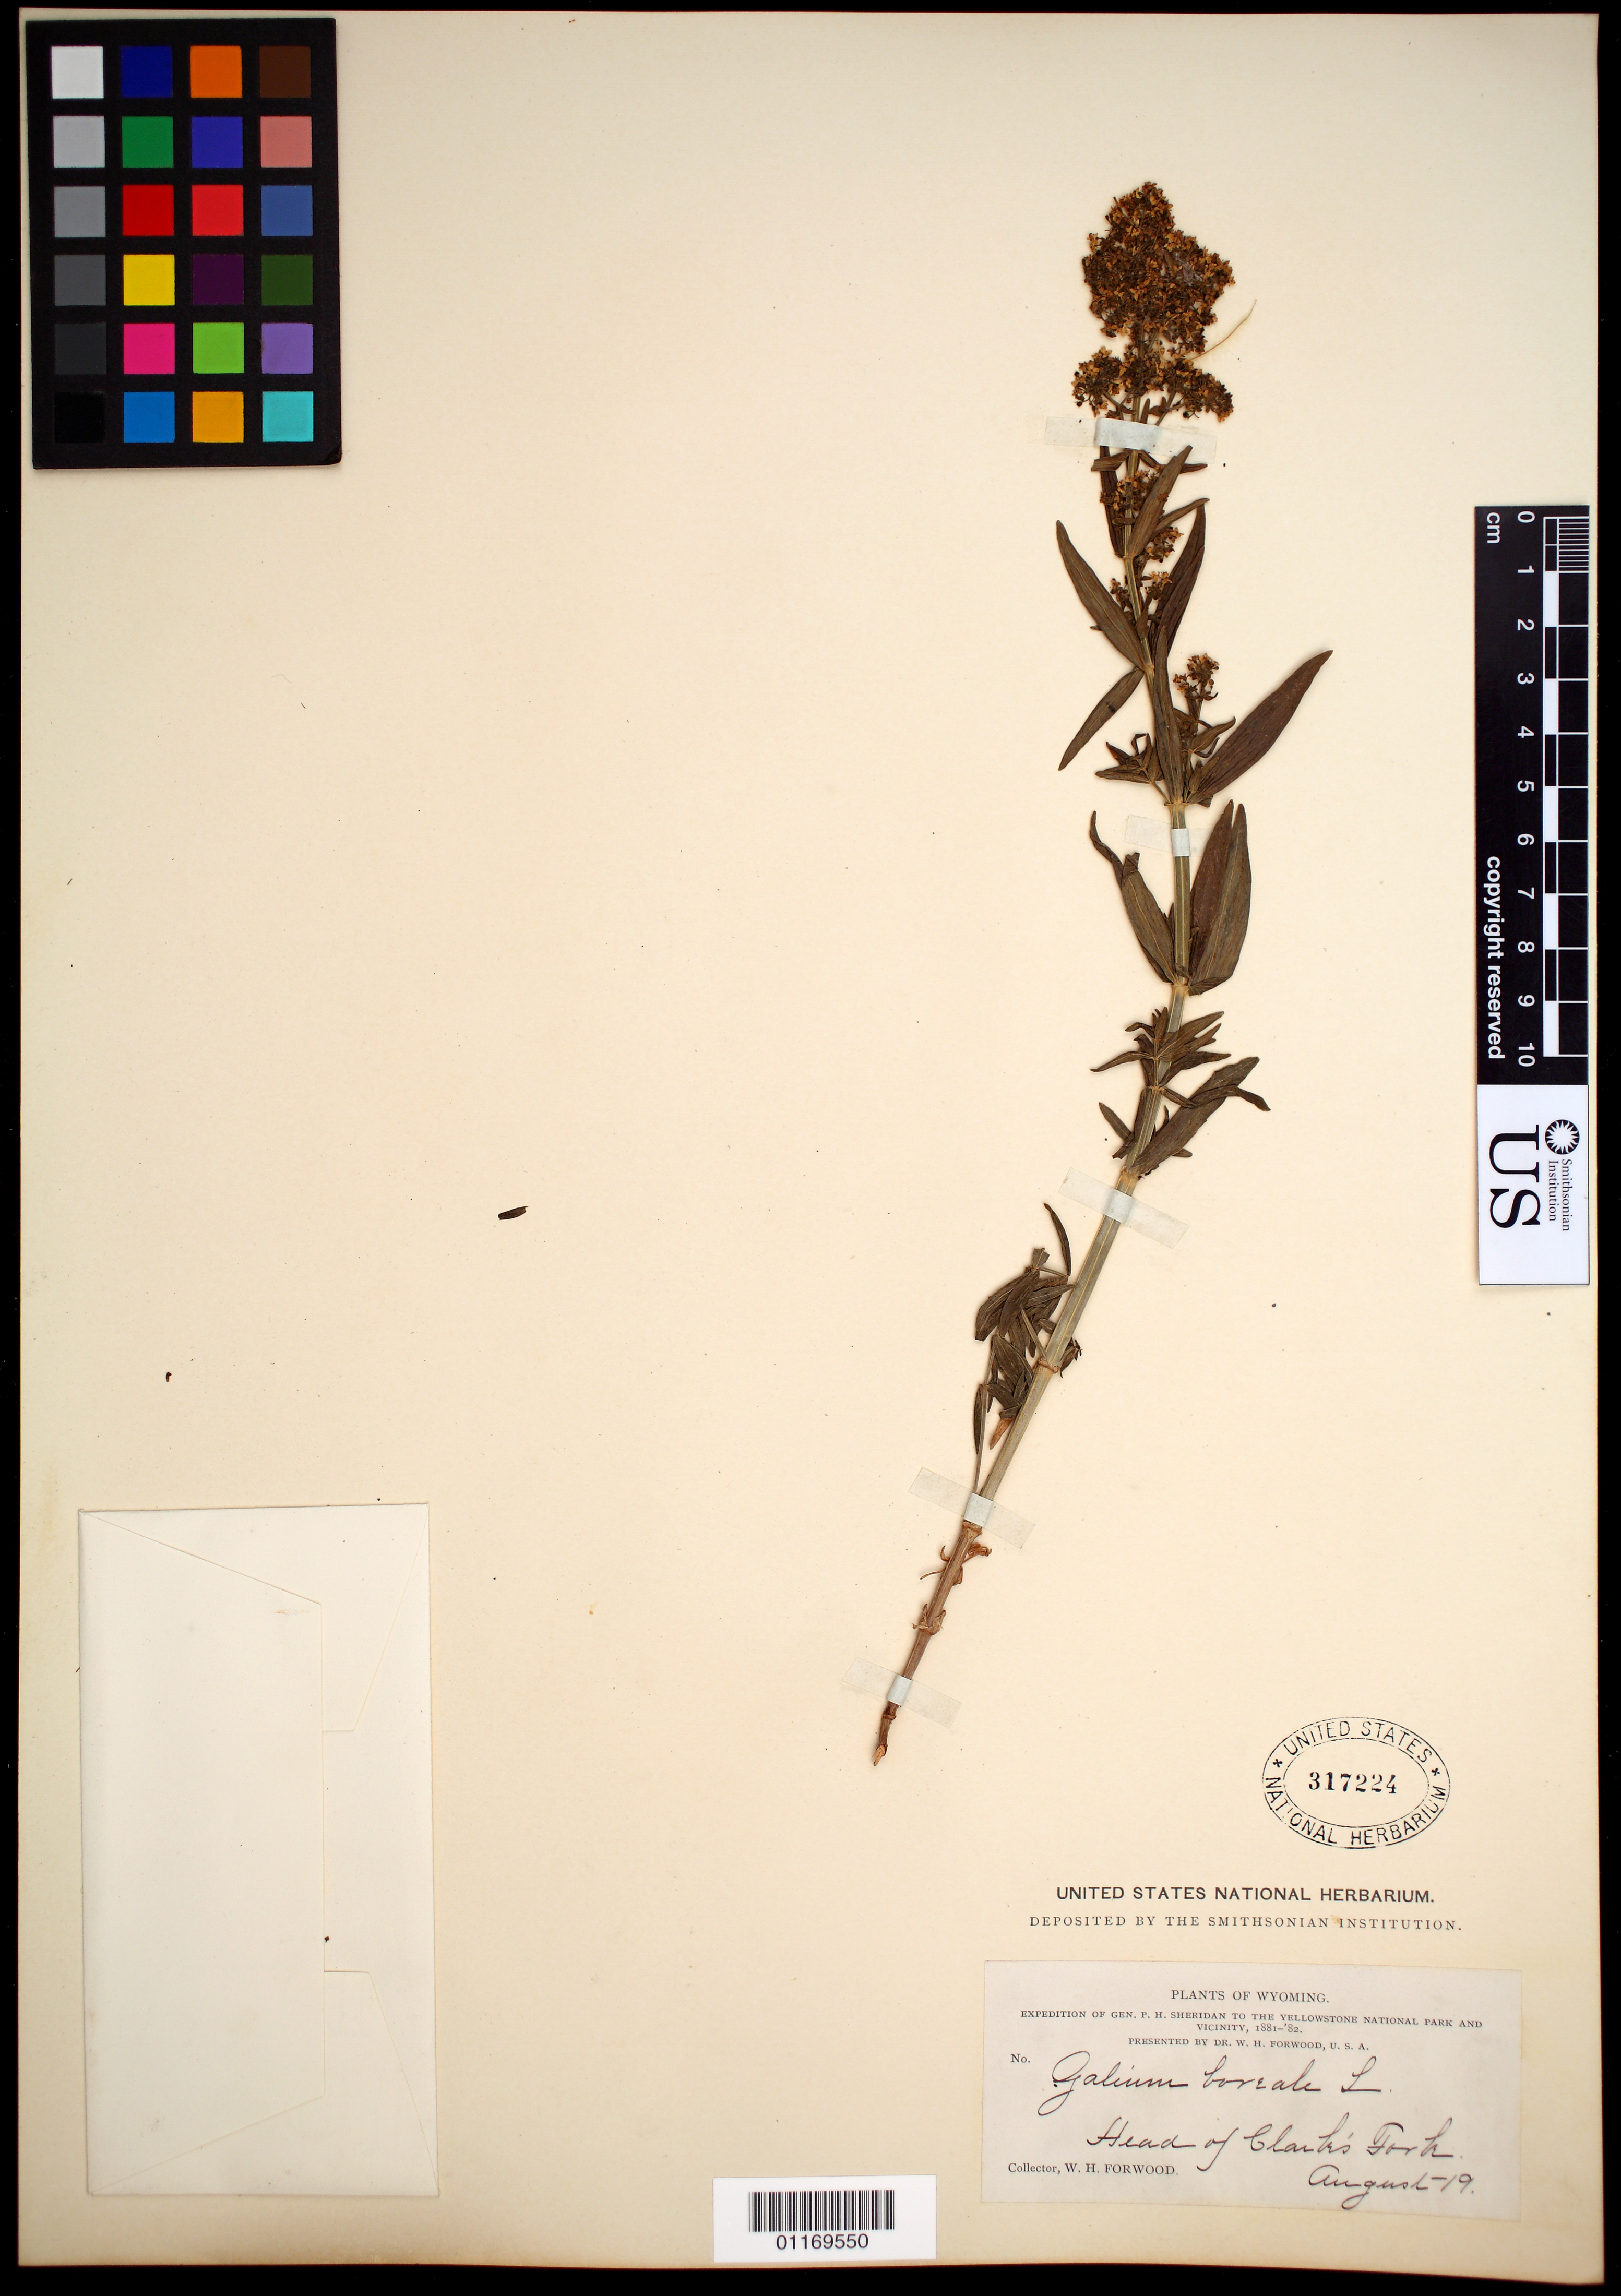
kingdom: Plantae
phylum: Tracheophyta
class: Magnoliopsida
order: Gentianales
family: Rubiaceae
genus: Galium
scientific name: Galium boreale L.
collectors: W. Forwood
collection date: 1881-08-19 or 1882-08-19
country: United States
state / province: Wyoming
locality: Head of Clark's Fork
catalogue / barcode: US 317224